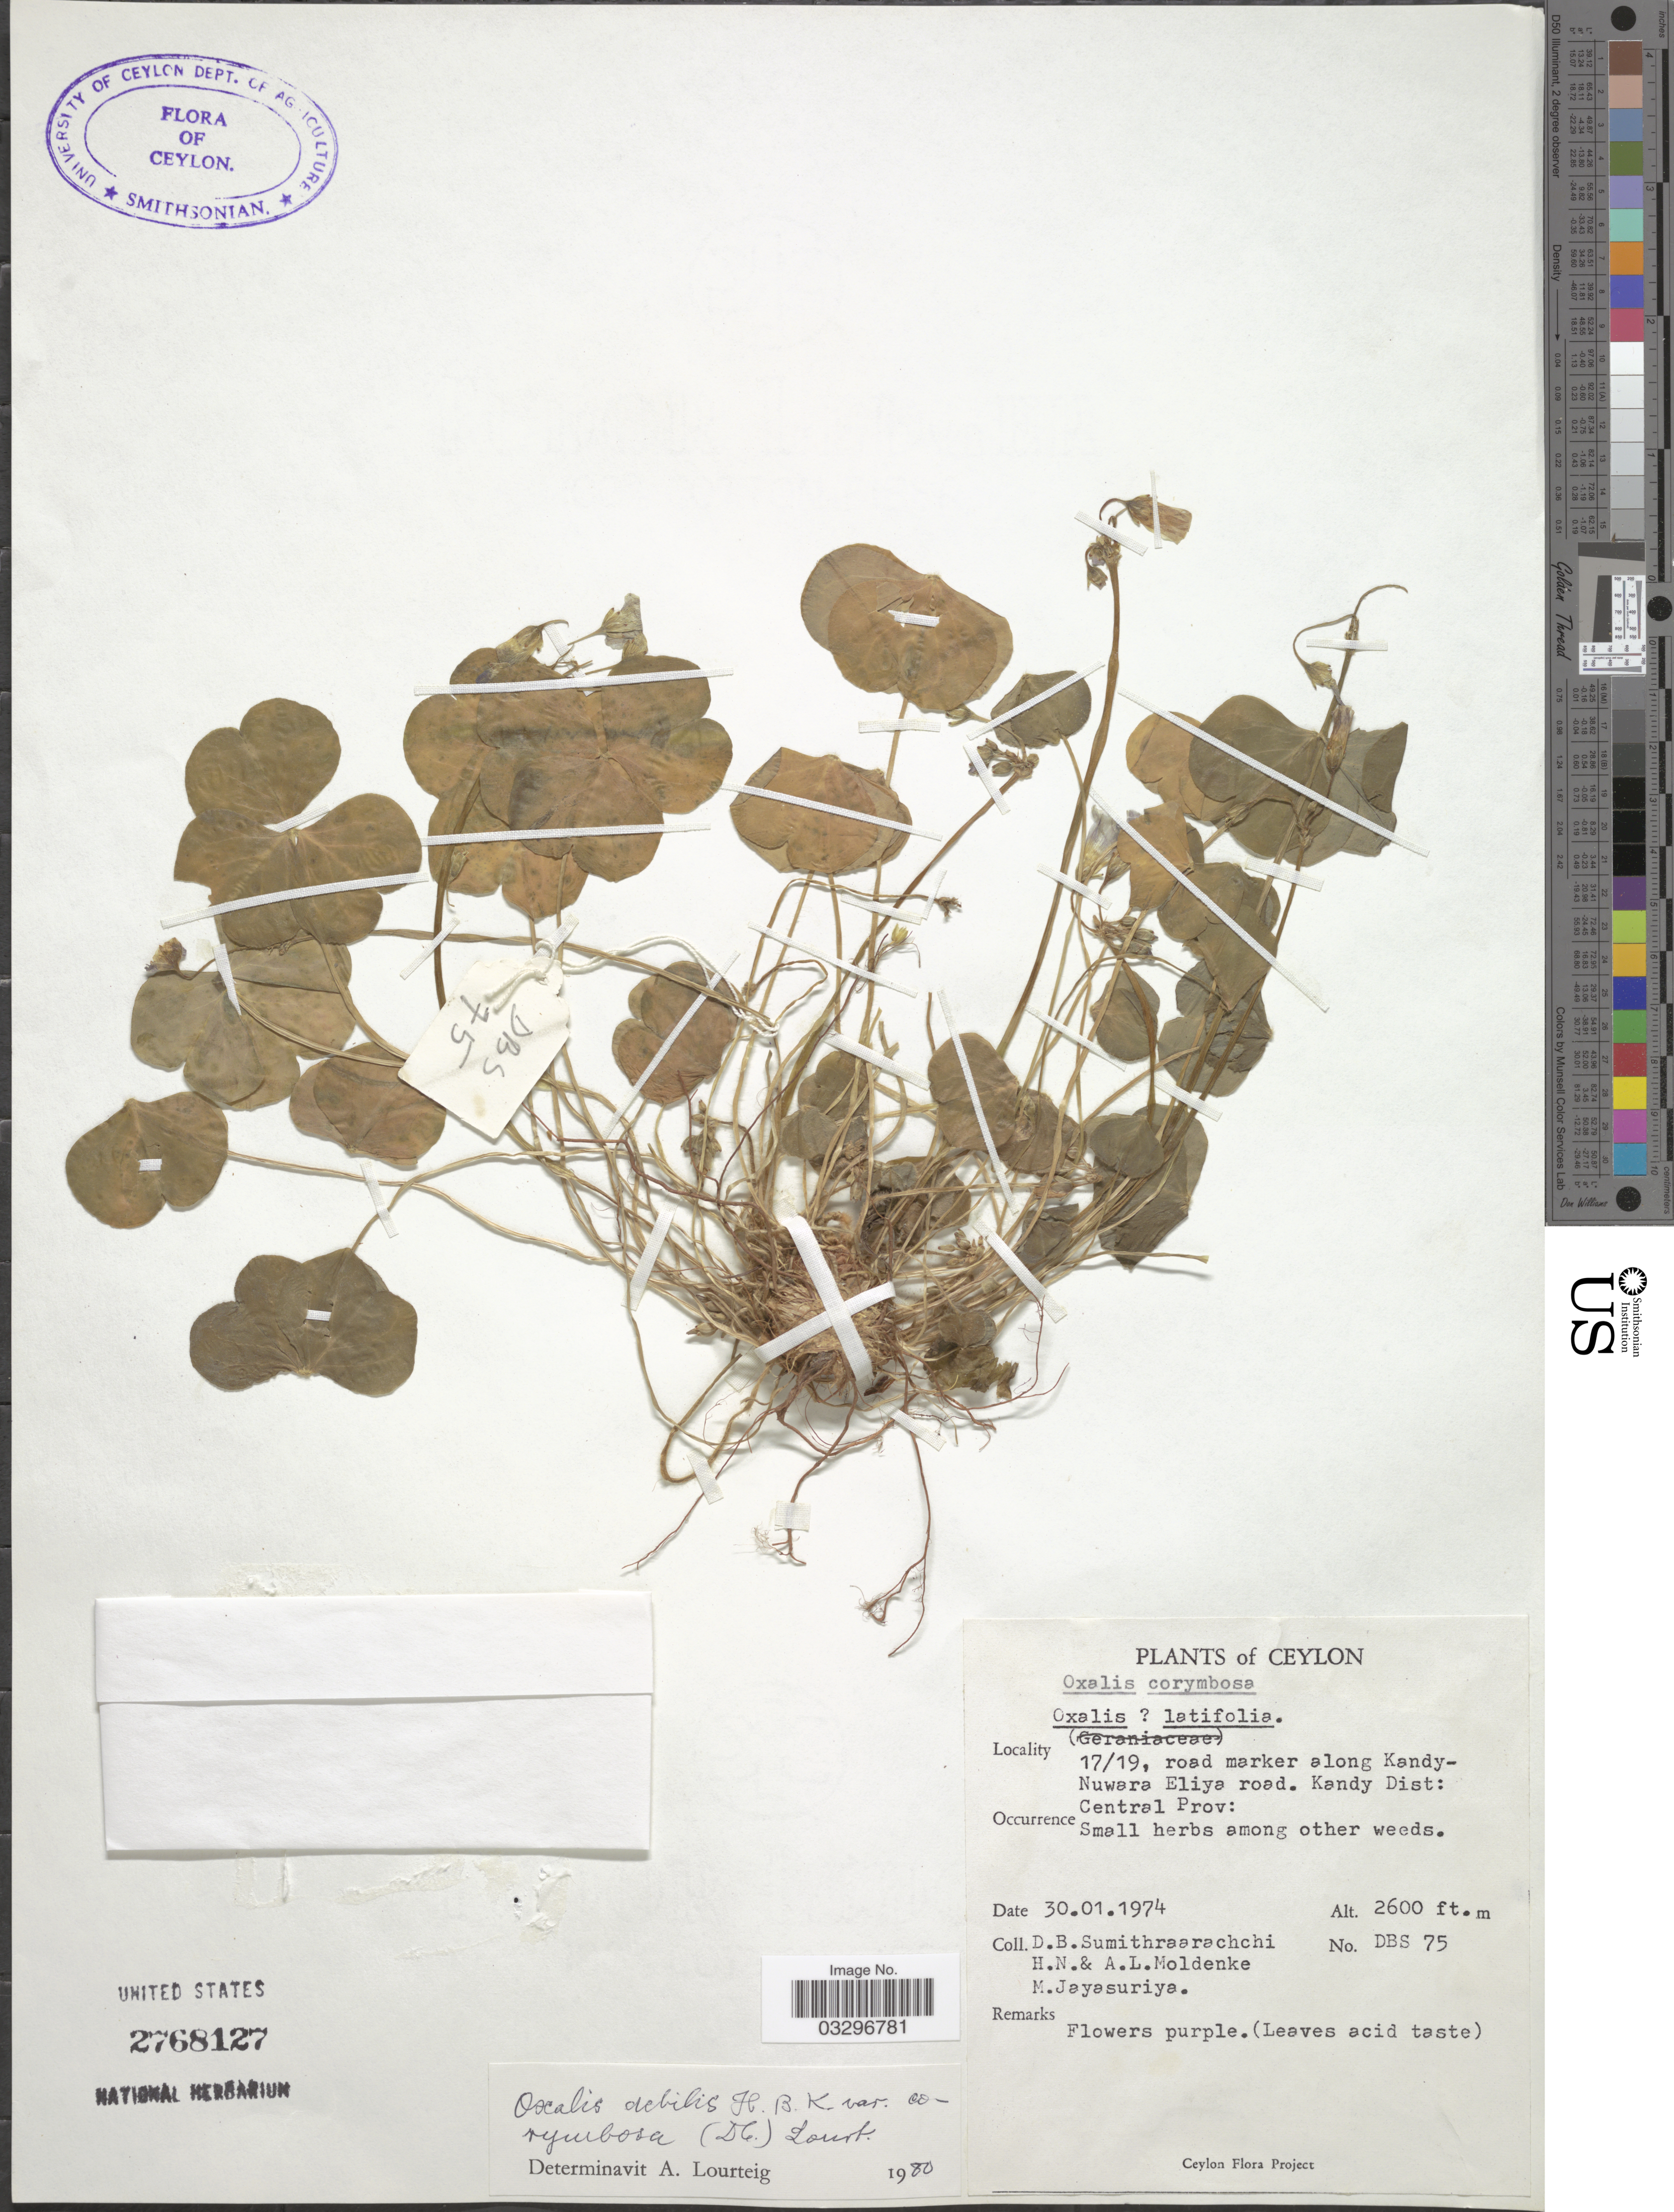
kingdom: Plantae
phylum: Tracheophyta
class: Magnoliopsida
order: Oxalidales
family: Oxalidaceae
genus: Oxalis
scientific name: Oxalis debilis var. corymbosa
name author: (DC.) Lourteig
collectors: D. B. Sumithraarachchi, H. N. Moldenke, A. L. Moldenke & M. Jayasuriya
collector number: DBS75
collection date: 1974-01-30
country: Sri Lanka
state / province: Central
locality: Ceylon, 17/19, road marker along Kandy Nuwara Eliya road. Kandy Dist.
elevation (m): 792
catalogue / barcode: US 2768127